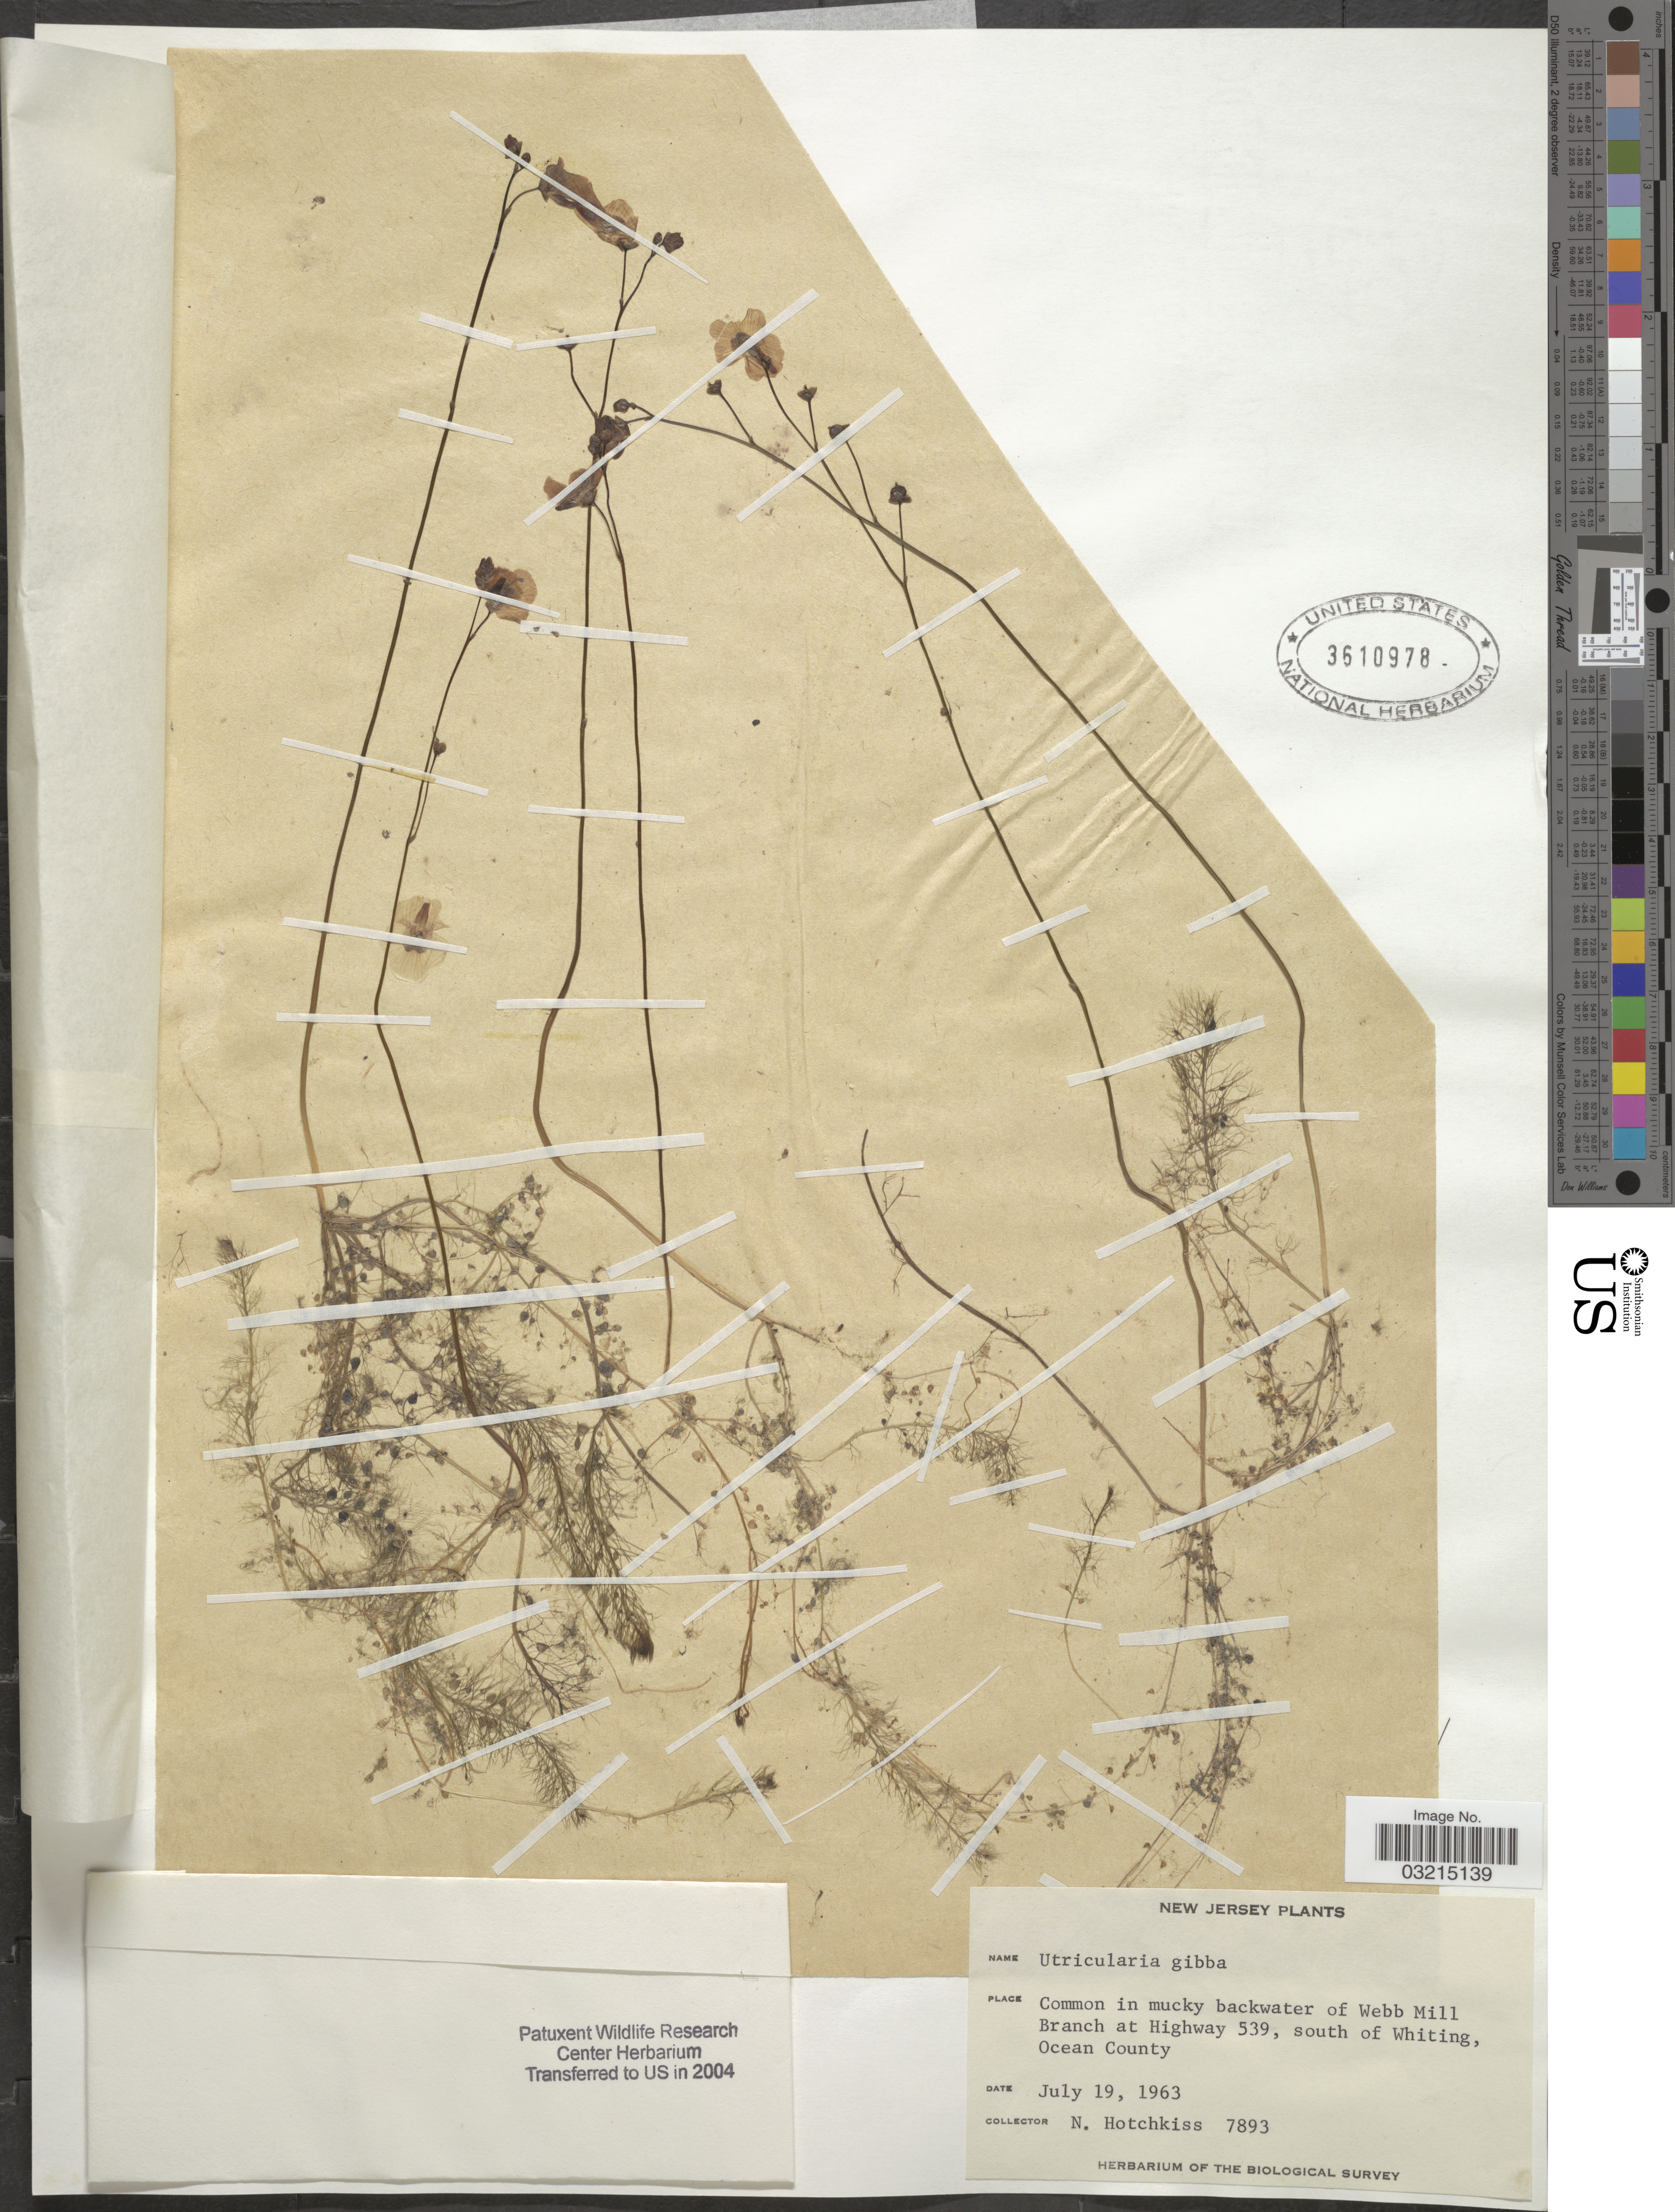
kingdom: Plantae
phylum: Tracheophyta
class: Magnoliopsida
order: Lamiales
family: Lentibulariaceae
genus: Utricularia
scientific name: Utricularia gibba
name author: L.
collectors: N. Hotchkiss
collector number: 7893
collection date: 1963-07-19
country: United States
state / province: New Jersey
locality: In mucky backwater of Webb Mill Branch at Highway 539, south of Whiting, Ocean County.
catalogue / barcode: US 3610978